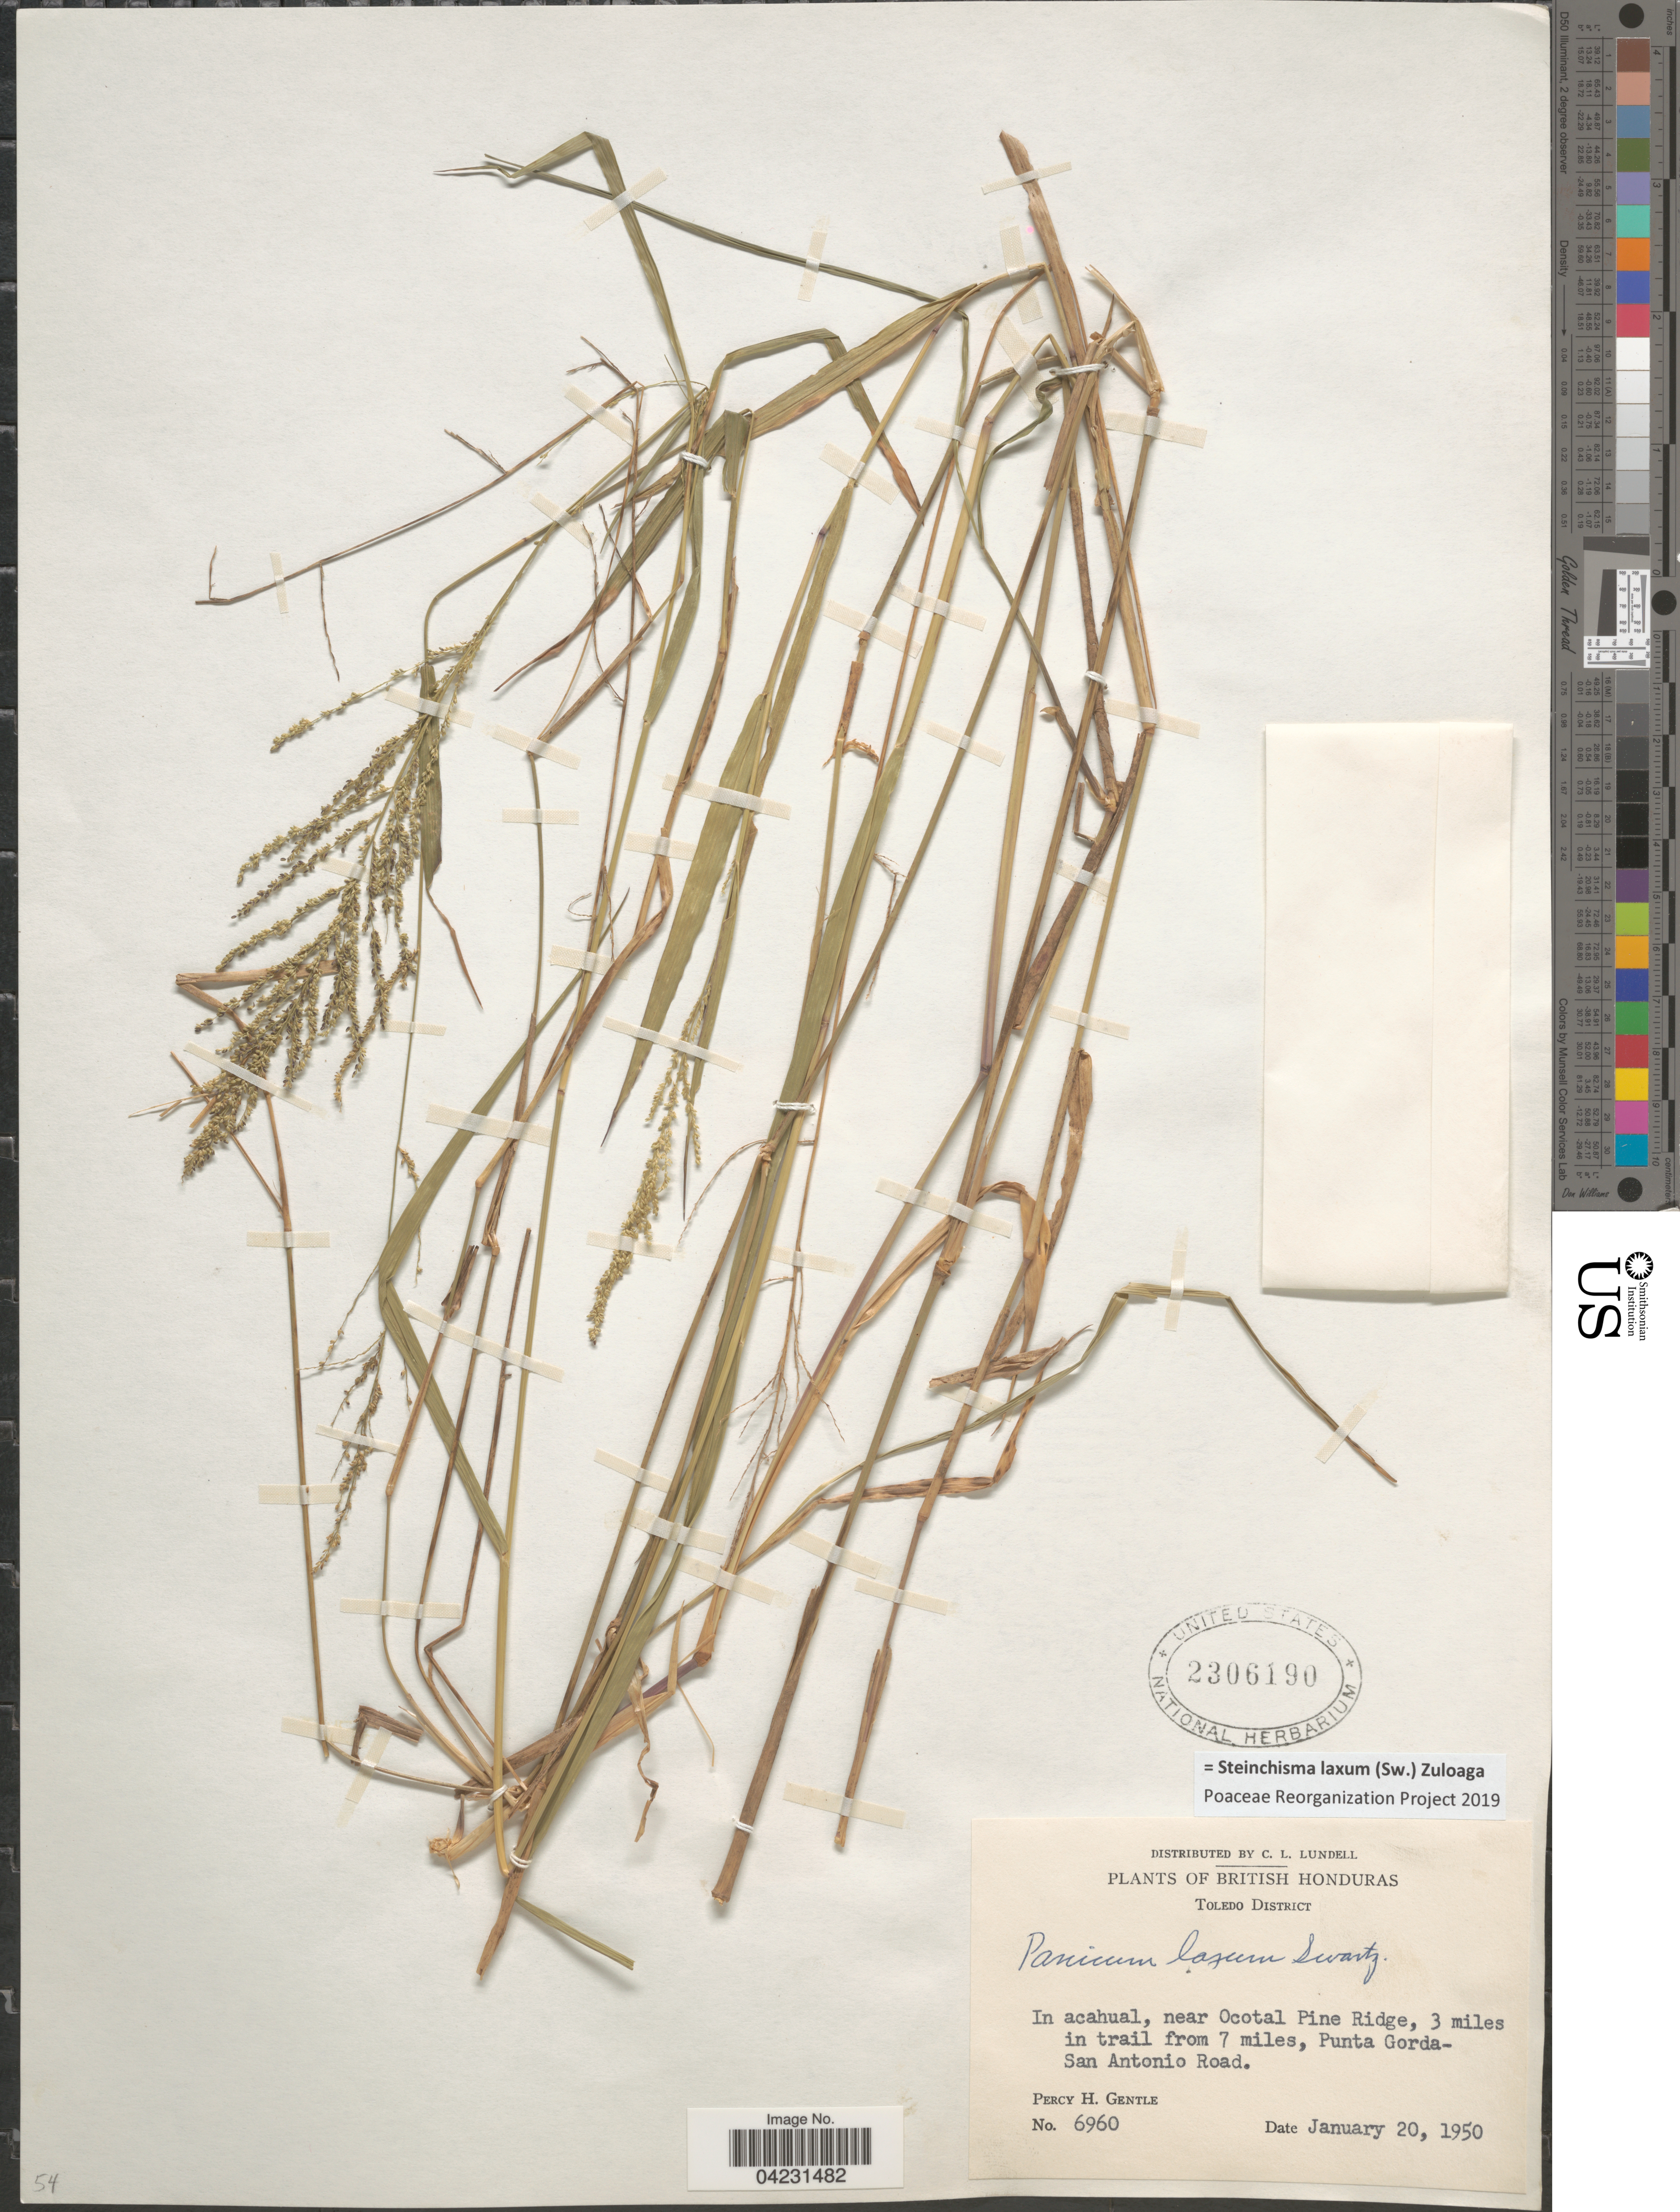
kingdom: Plantae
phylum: Tracheophyta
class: Liliopsida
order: Poales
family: Poaceae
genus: Steinchisma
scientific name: Steinchisma laxum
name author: (Sw.) Zuloaga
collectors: P. H. Gentle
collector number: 6960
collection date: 1950-01-20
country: Belize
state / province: Toledo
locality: British Honduras. Toledo District. In acahual, near Ocotal Pine Ridge, 3 miles in trail from 7 miles, Punta Gorda-San Antonio Road.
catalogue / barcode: US 2306190